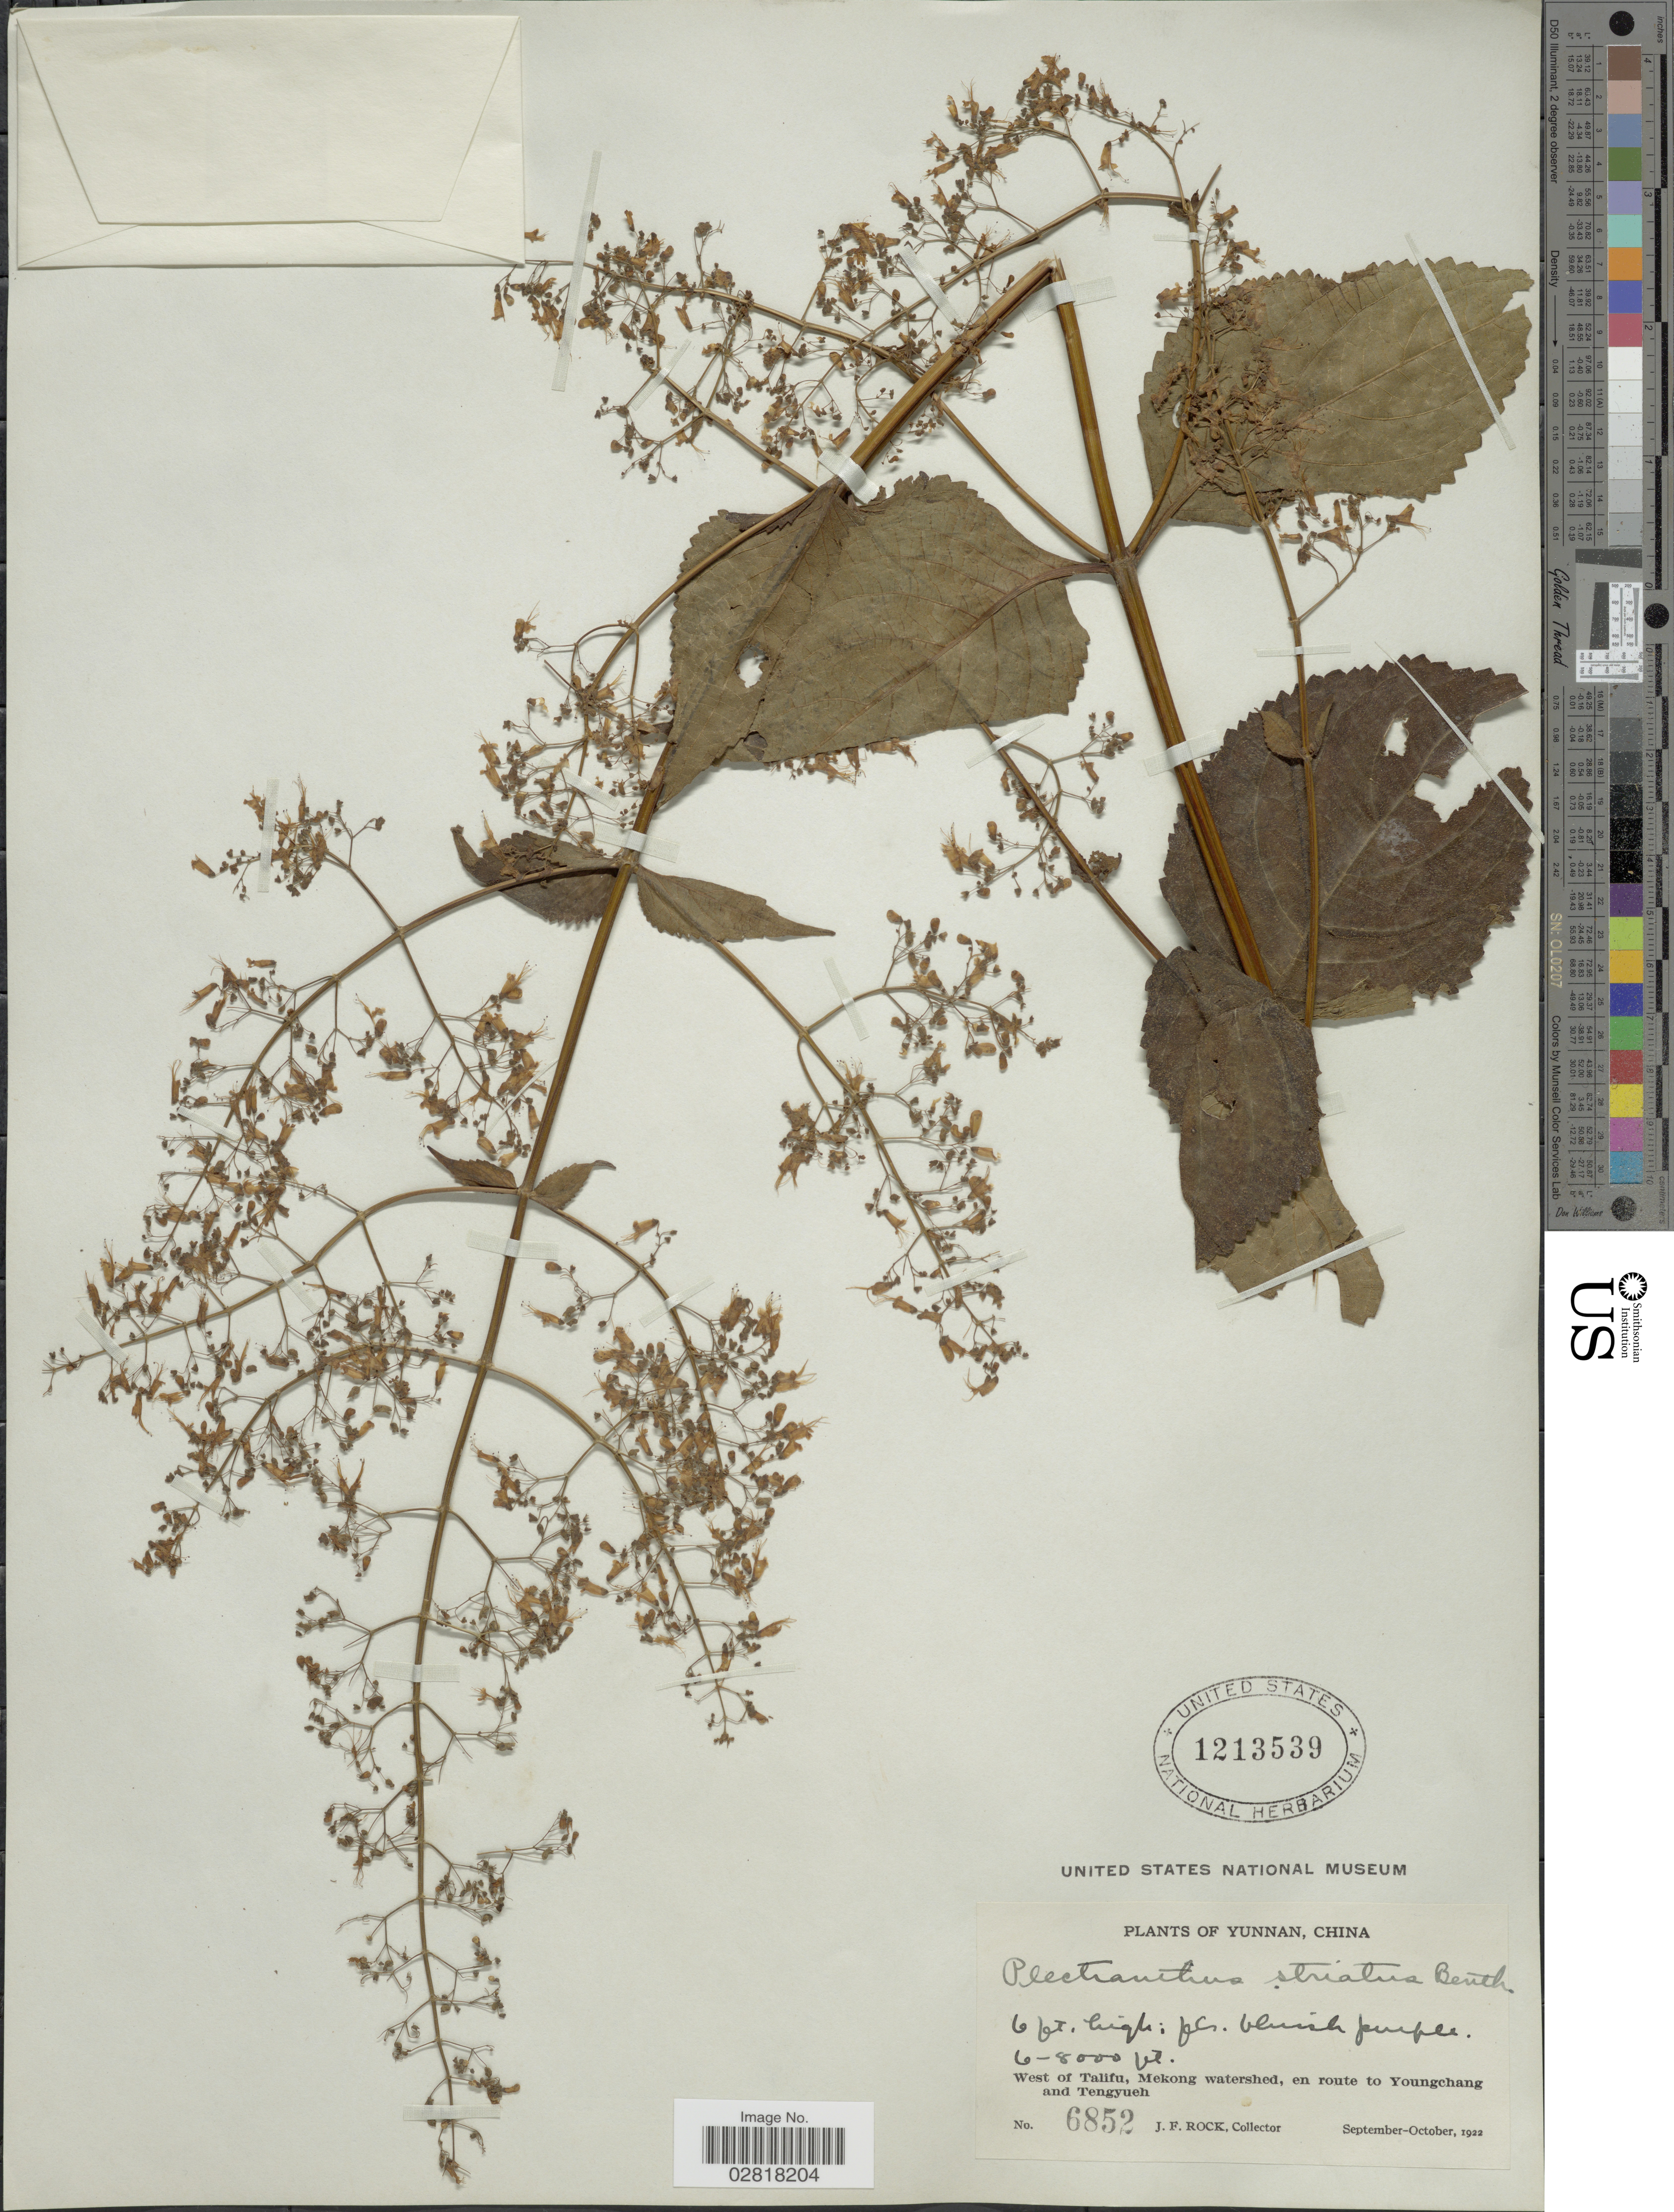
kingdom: Plantae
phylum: Tracheophyta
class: Magnoliopsida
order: Lamiales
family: Lamiaceae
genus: Plectranthus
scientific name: Plectranthus striatus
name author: Benth.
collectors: J. Rock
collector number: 6852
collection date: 1922-09/1922-10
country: China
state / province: Yunnan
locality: West of Talifu, Mekong watershed, en route to Youngchang and Tengyueh.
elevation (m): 1829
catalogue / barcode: US 1213539